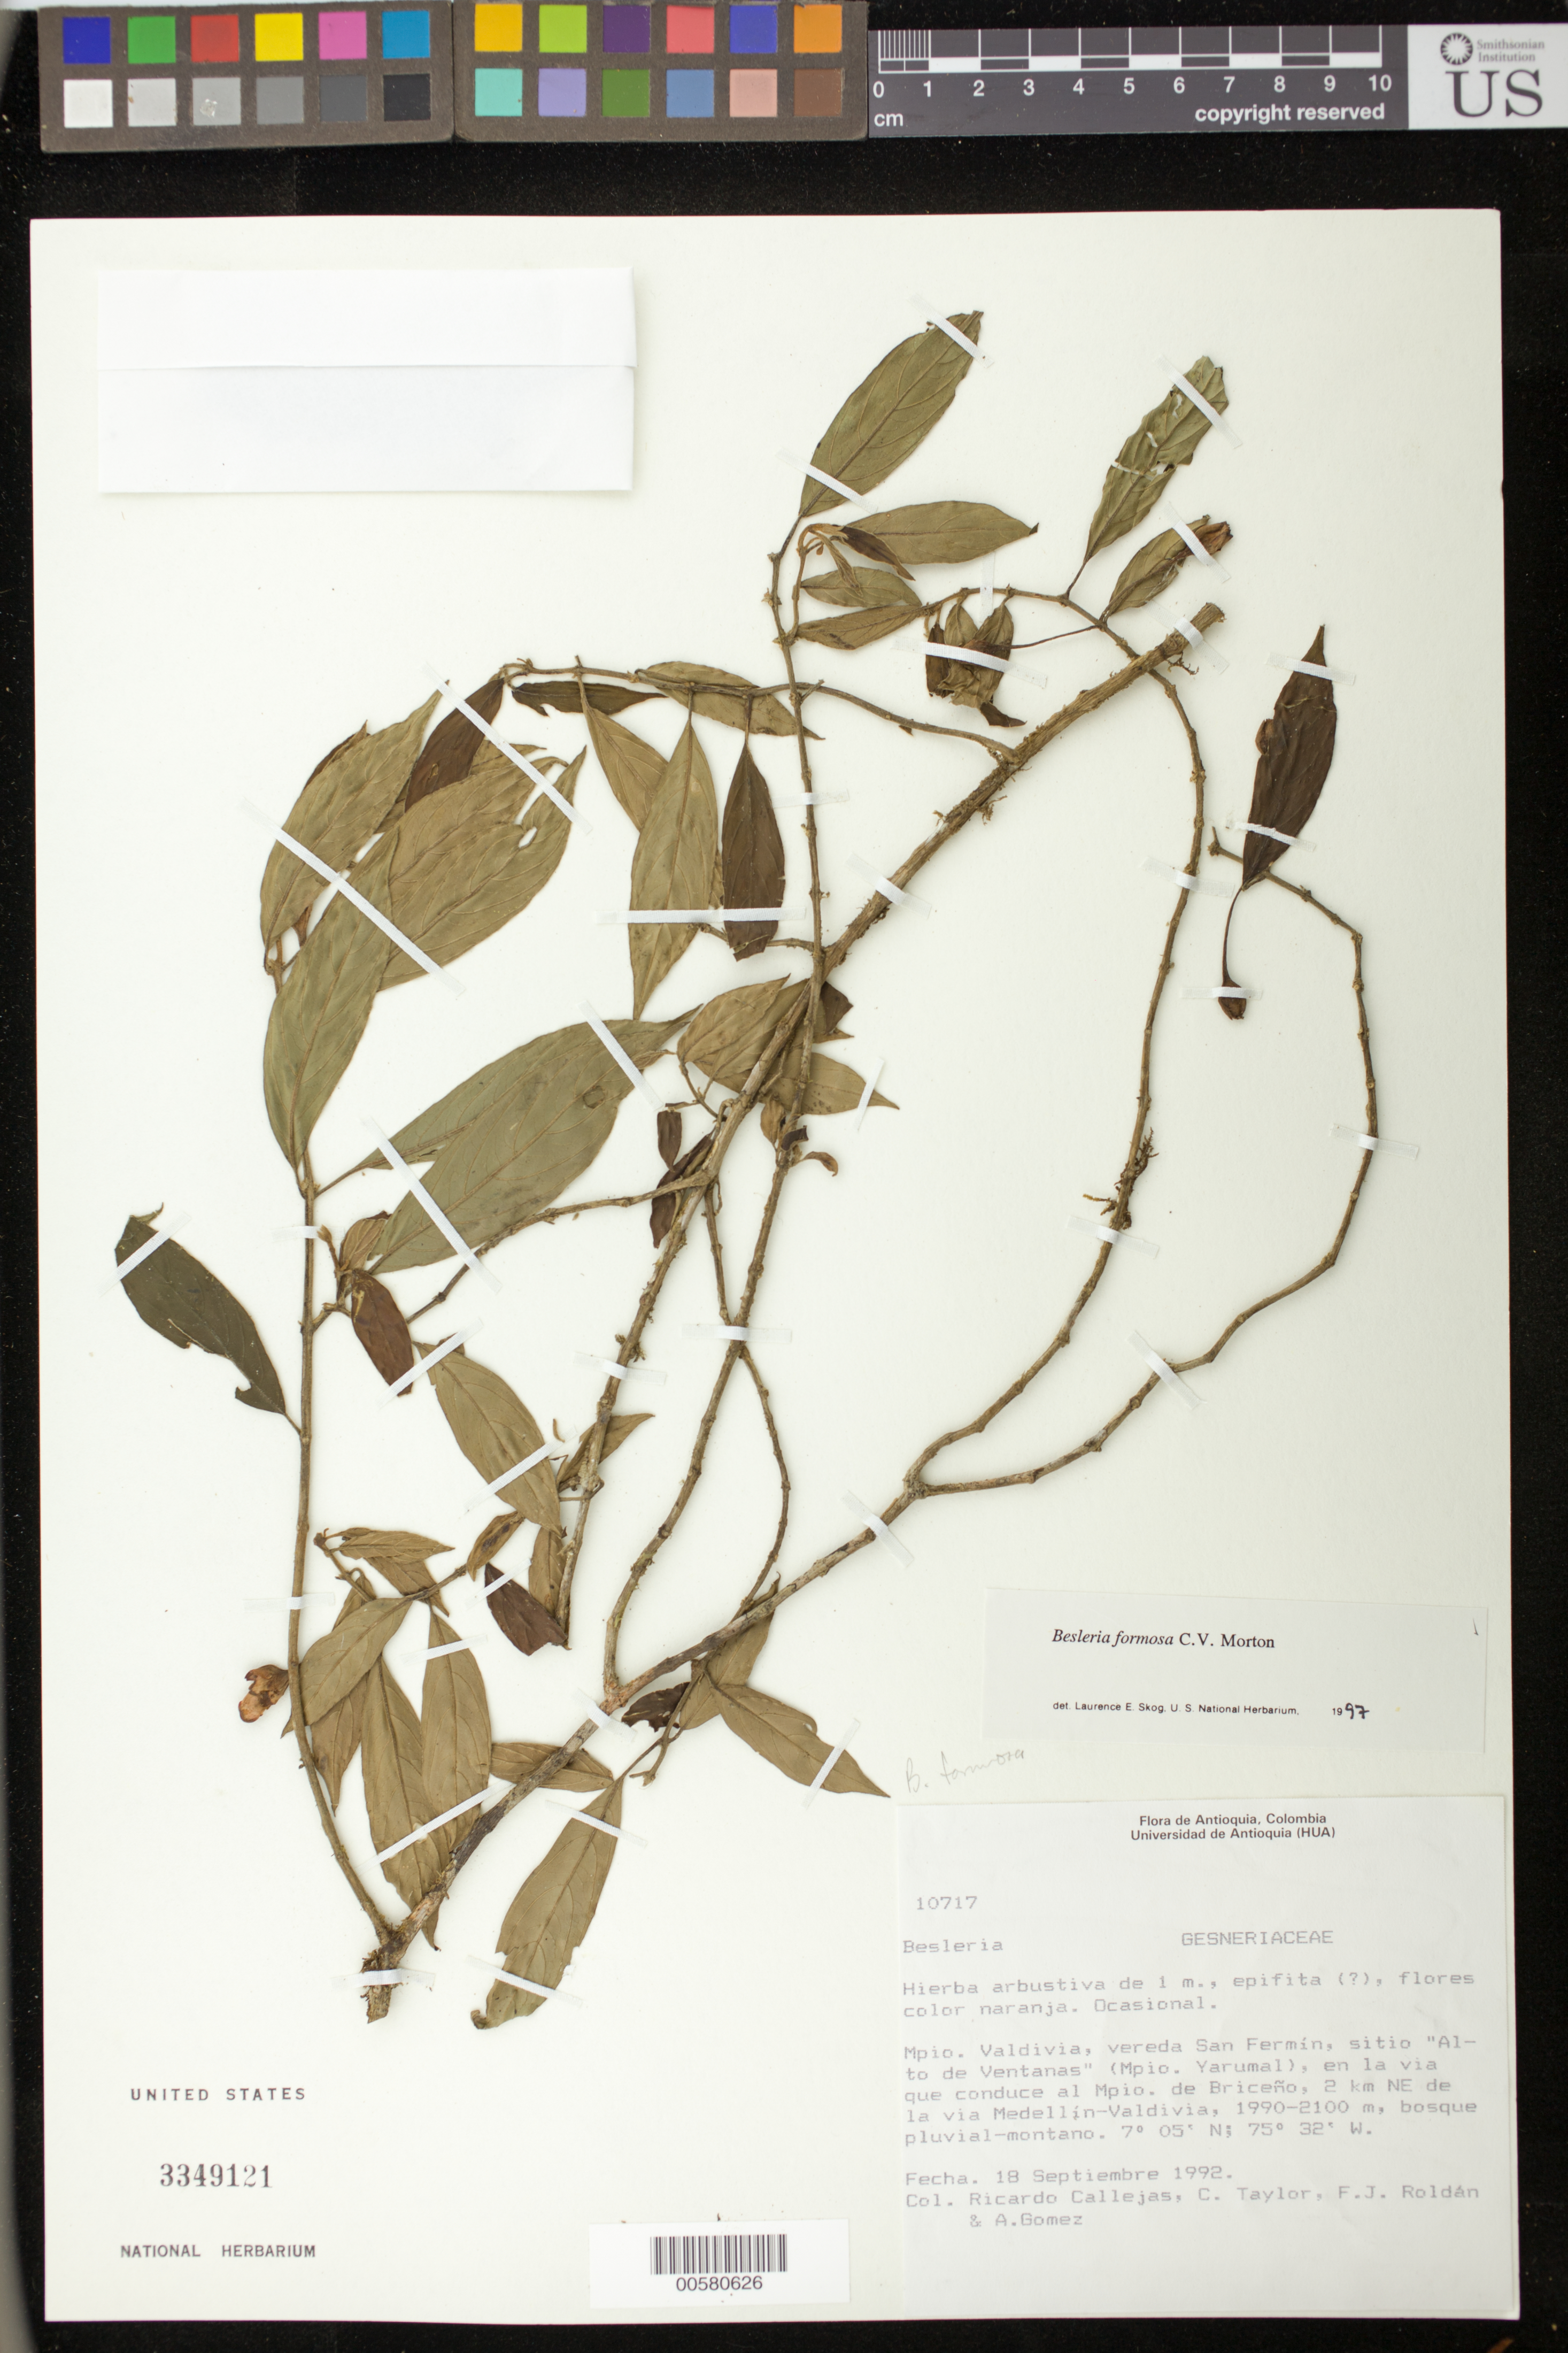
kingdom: Plantae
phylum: Tracheophyta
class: Magnoliopsida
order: Lamiales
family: Gesneriaceae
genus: Besleria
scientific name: Besleria amabilis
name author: C.V. Morton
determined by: Skog, Laurence E.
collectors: R. Callejas, C. Taylor, F. J. Roldán & A. Gomez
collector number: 10717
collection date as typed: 18 Sep 1992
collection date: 1992-09-18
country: Colombia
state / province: Antioquia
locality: Mpio. Valdivia, vereda San Fermín, sitio "Alto de Ventenas" (Mpio. Yarumal), en la via que conduce al Mpio. de Briceño, 2 km NE de la via Medellí - Valdivia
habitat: Bosque pluvial-montano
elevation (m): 1990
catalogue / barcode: US 3349121